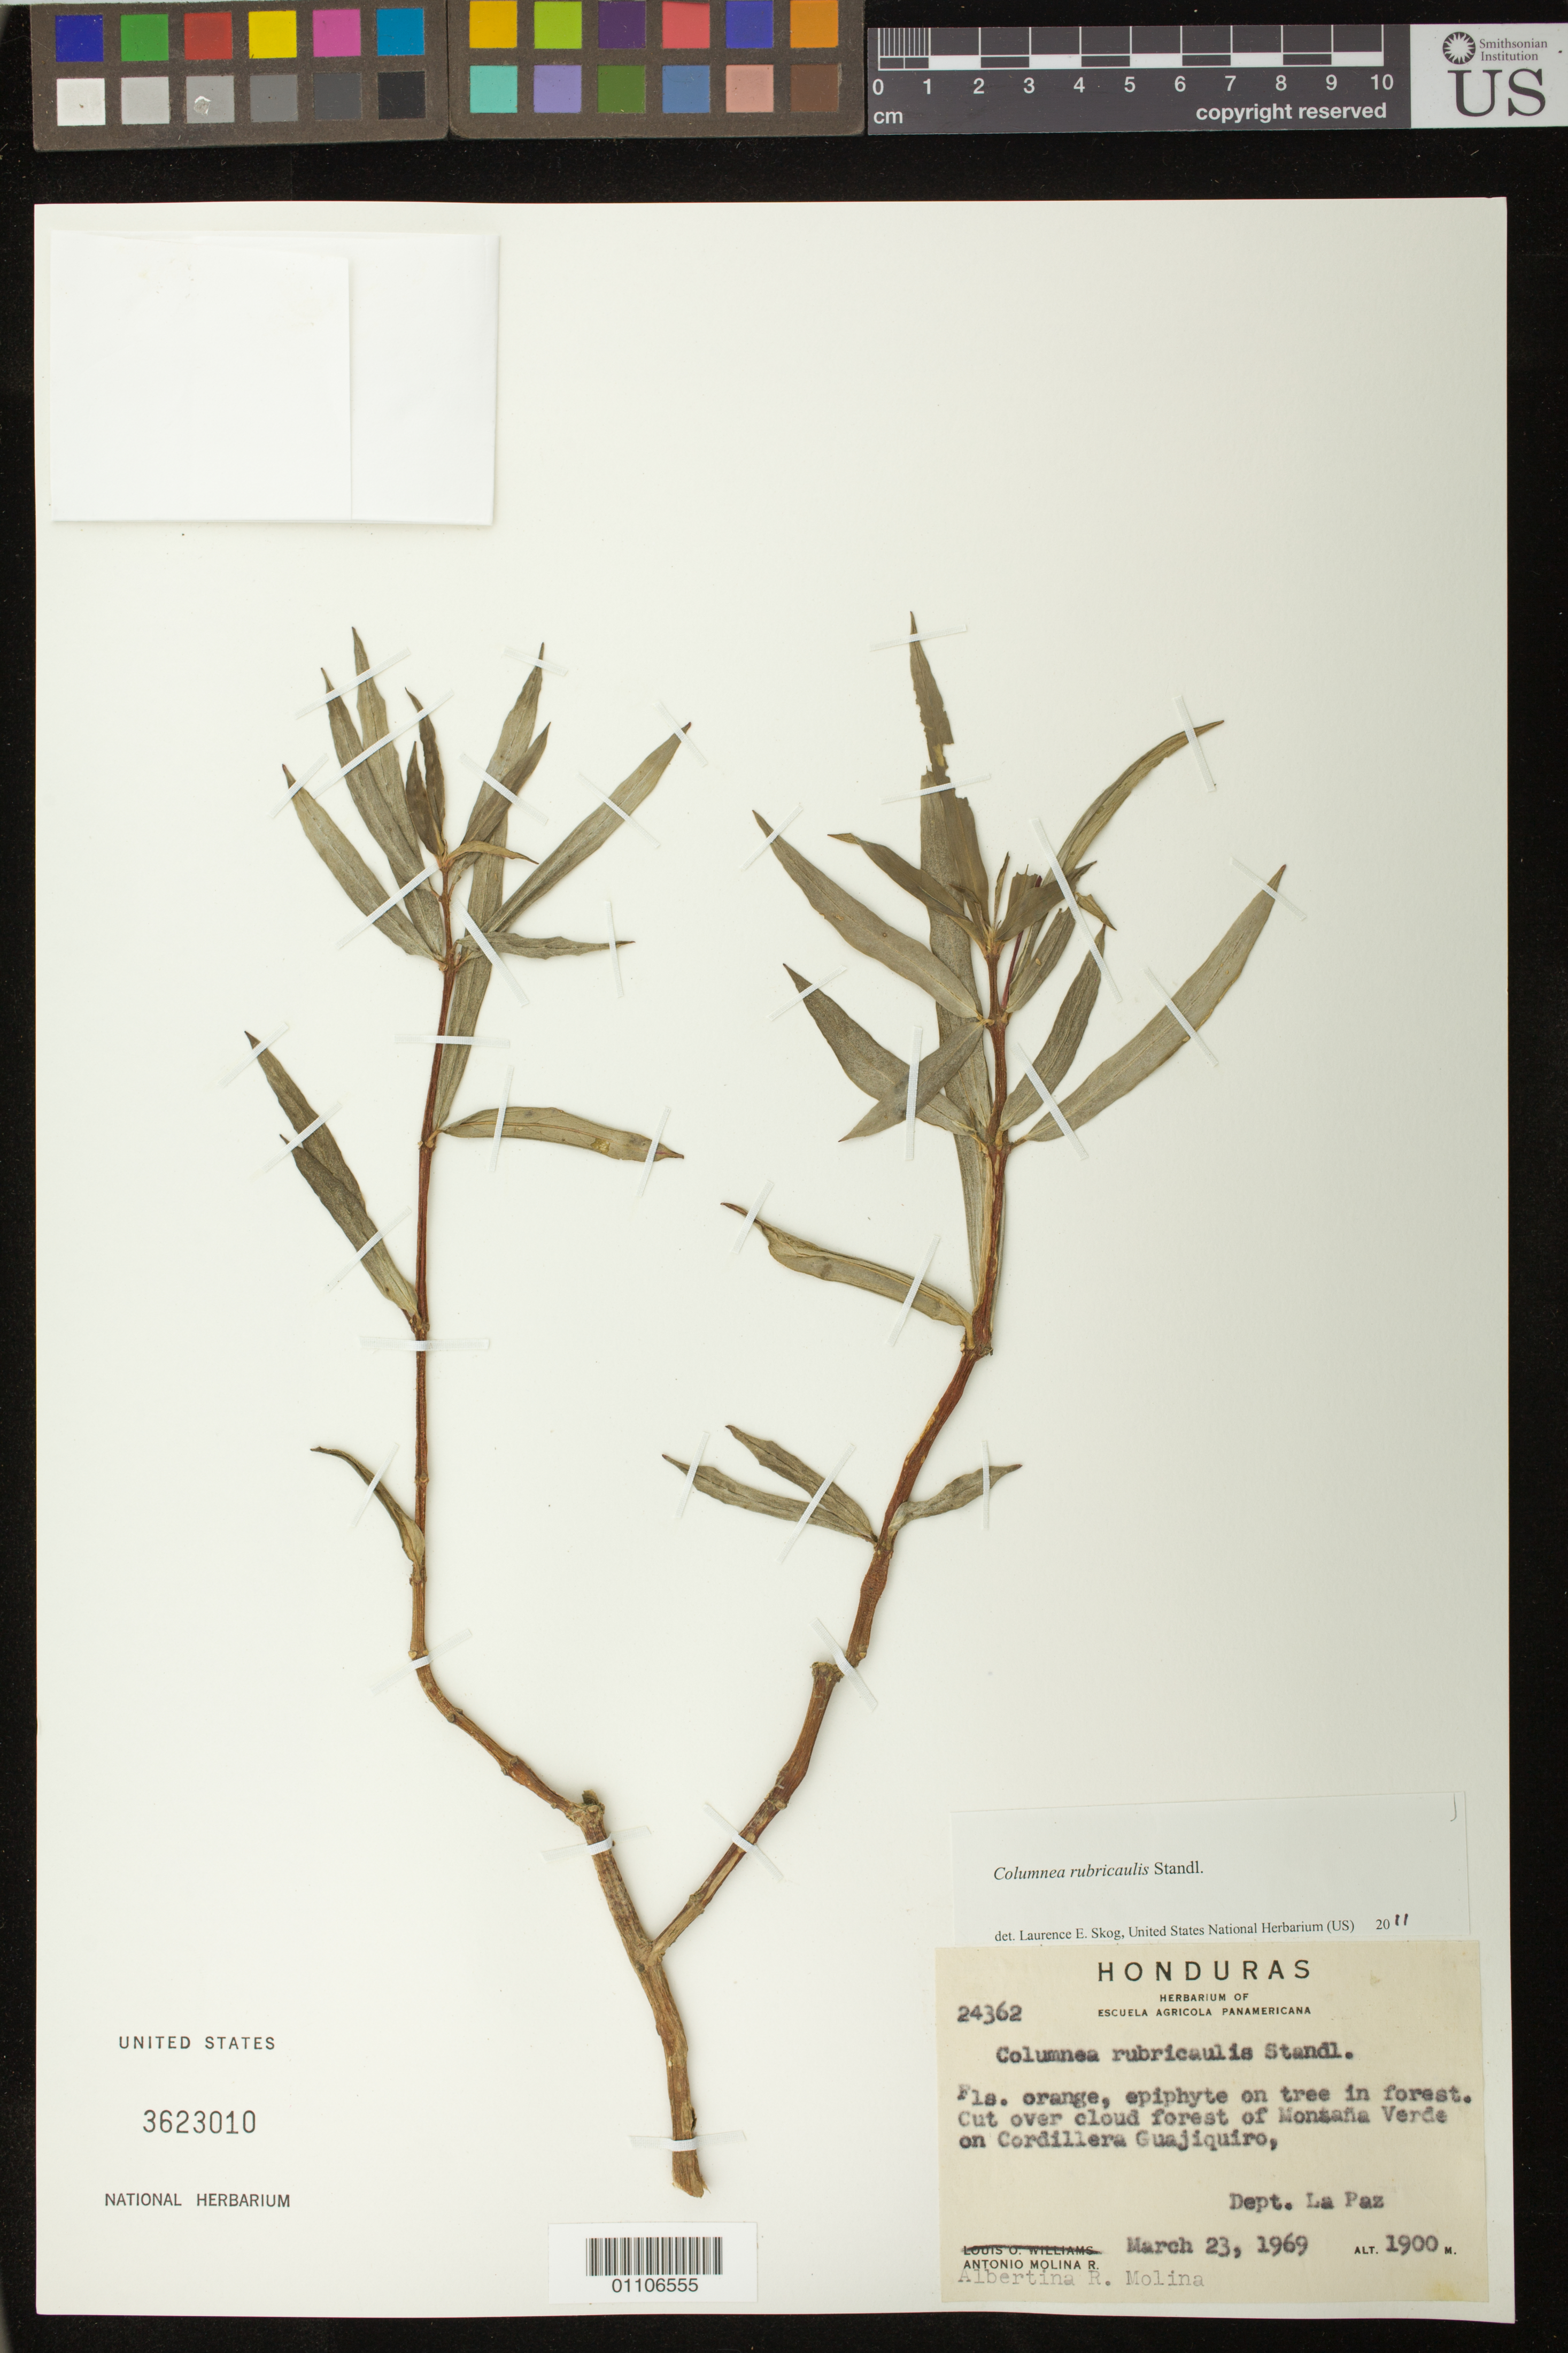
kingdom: Plantae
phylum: Tracheophyta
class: Magnoliopsida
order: Lamiales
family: Gesneriaceae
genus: Columnea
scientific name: Columnea rubricaulis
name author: Standl.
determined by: Skog, Laurence E.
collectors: A. Molina R. & A. R. Molina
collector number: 24362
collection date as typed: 23 Mar 1969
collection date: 1969-03-23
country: Honduras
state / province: La Paz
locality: Montaña Verde on Cordillera Guajiquiro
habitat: Cut over cloud forest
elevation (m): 1900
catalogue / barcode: US 3623010